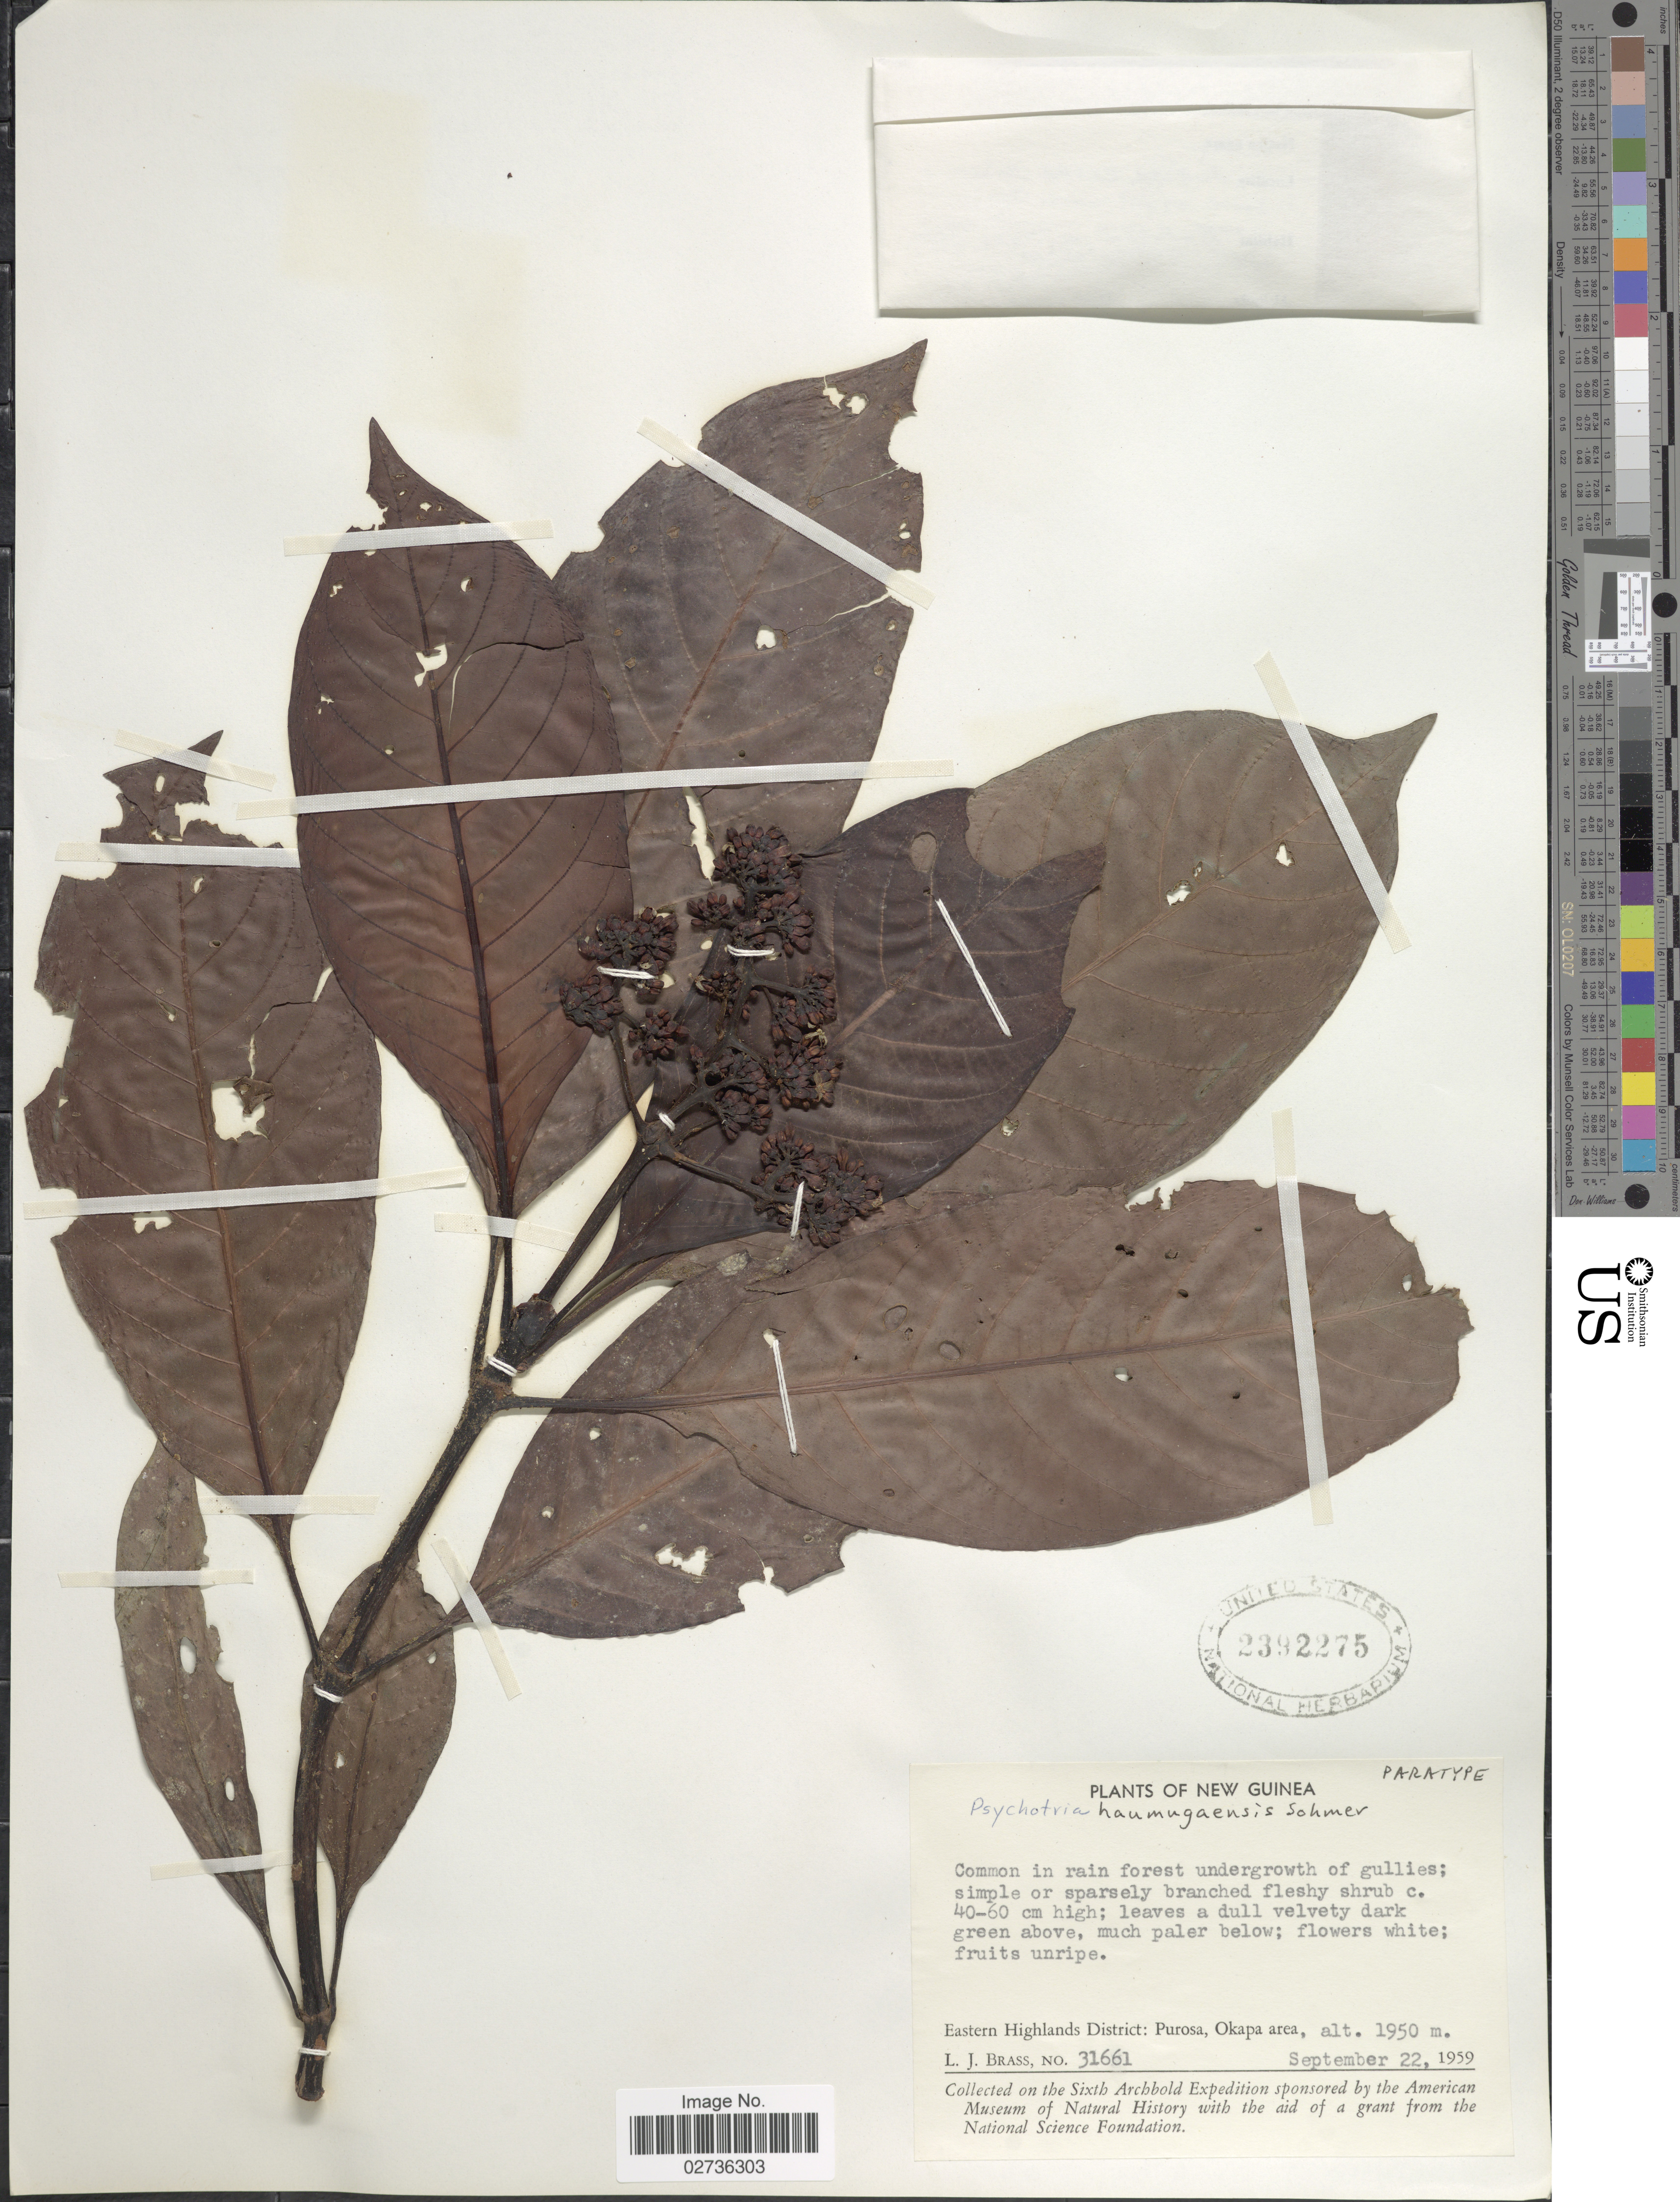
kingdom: Plantae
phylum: Tracheophyta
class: Magnoliopsida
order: Gentianales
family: Rubiaceae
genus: Psychotria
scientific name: Psychotria haumugaensis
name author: Sohmer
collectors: L. J. Brass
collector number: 31661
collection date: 1959-09-22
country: Papua New Guinea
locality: New Guinea. Eastern Highlands District: Purosa, Okapa area.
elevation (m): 1950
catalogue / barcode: US 2392275